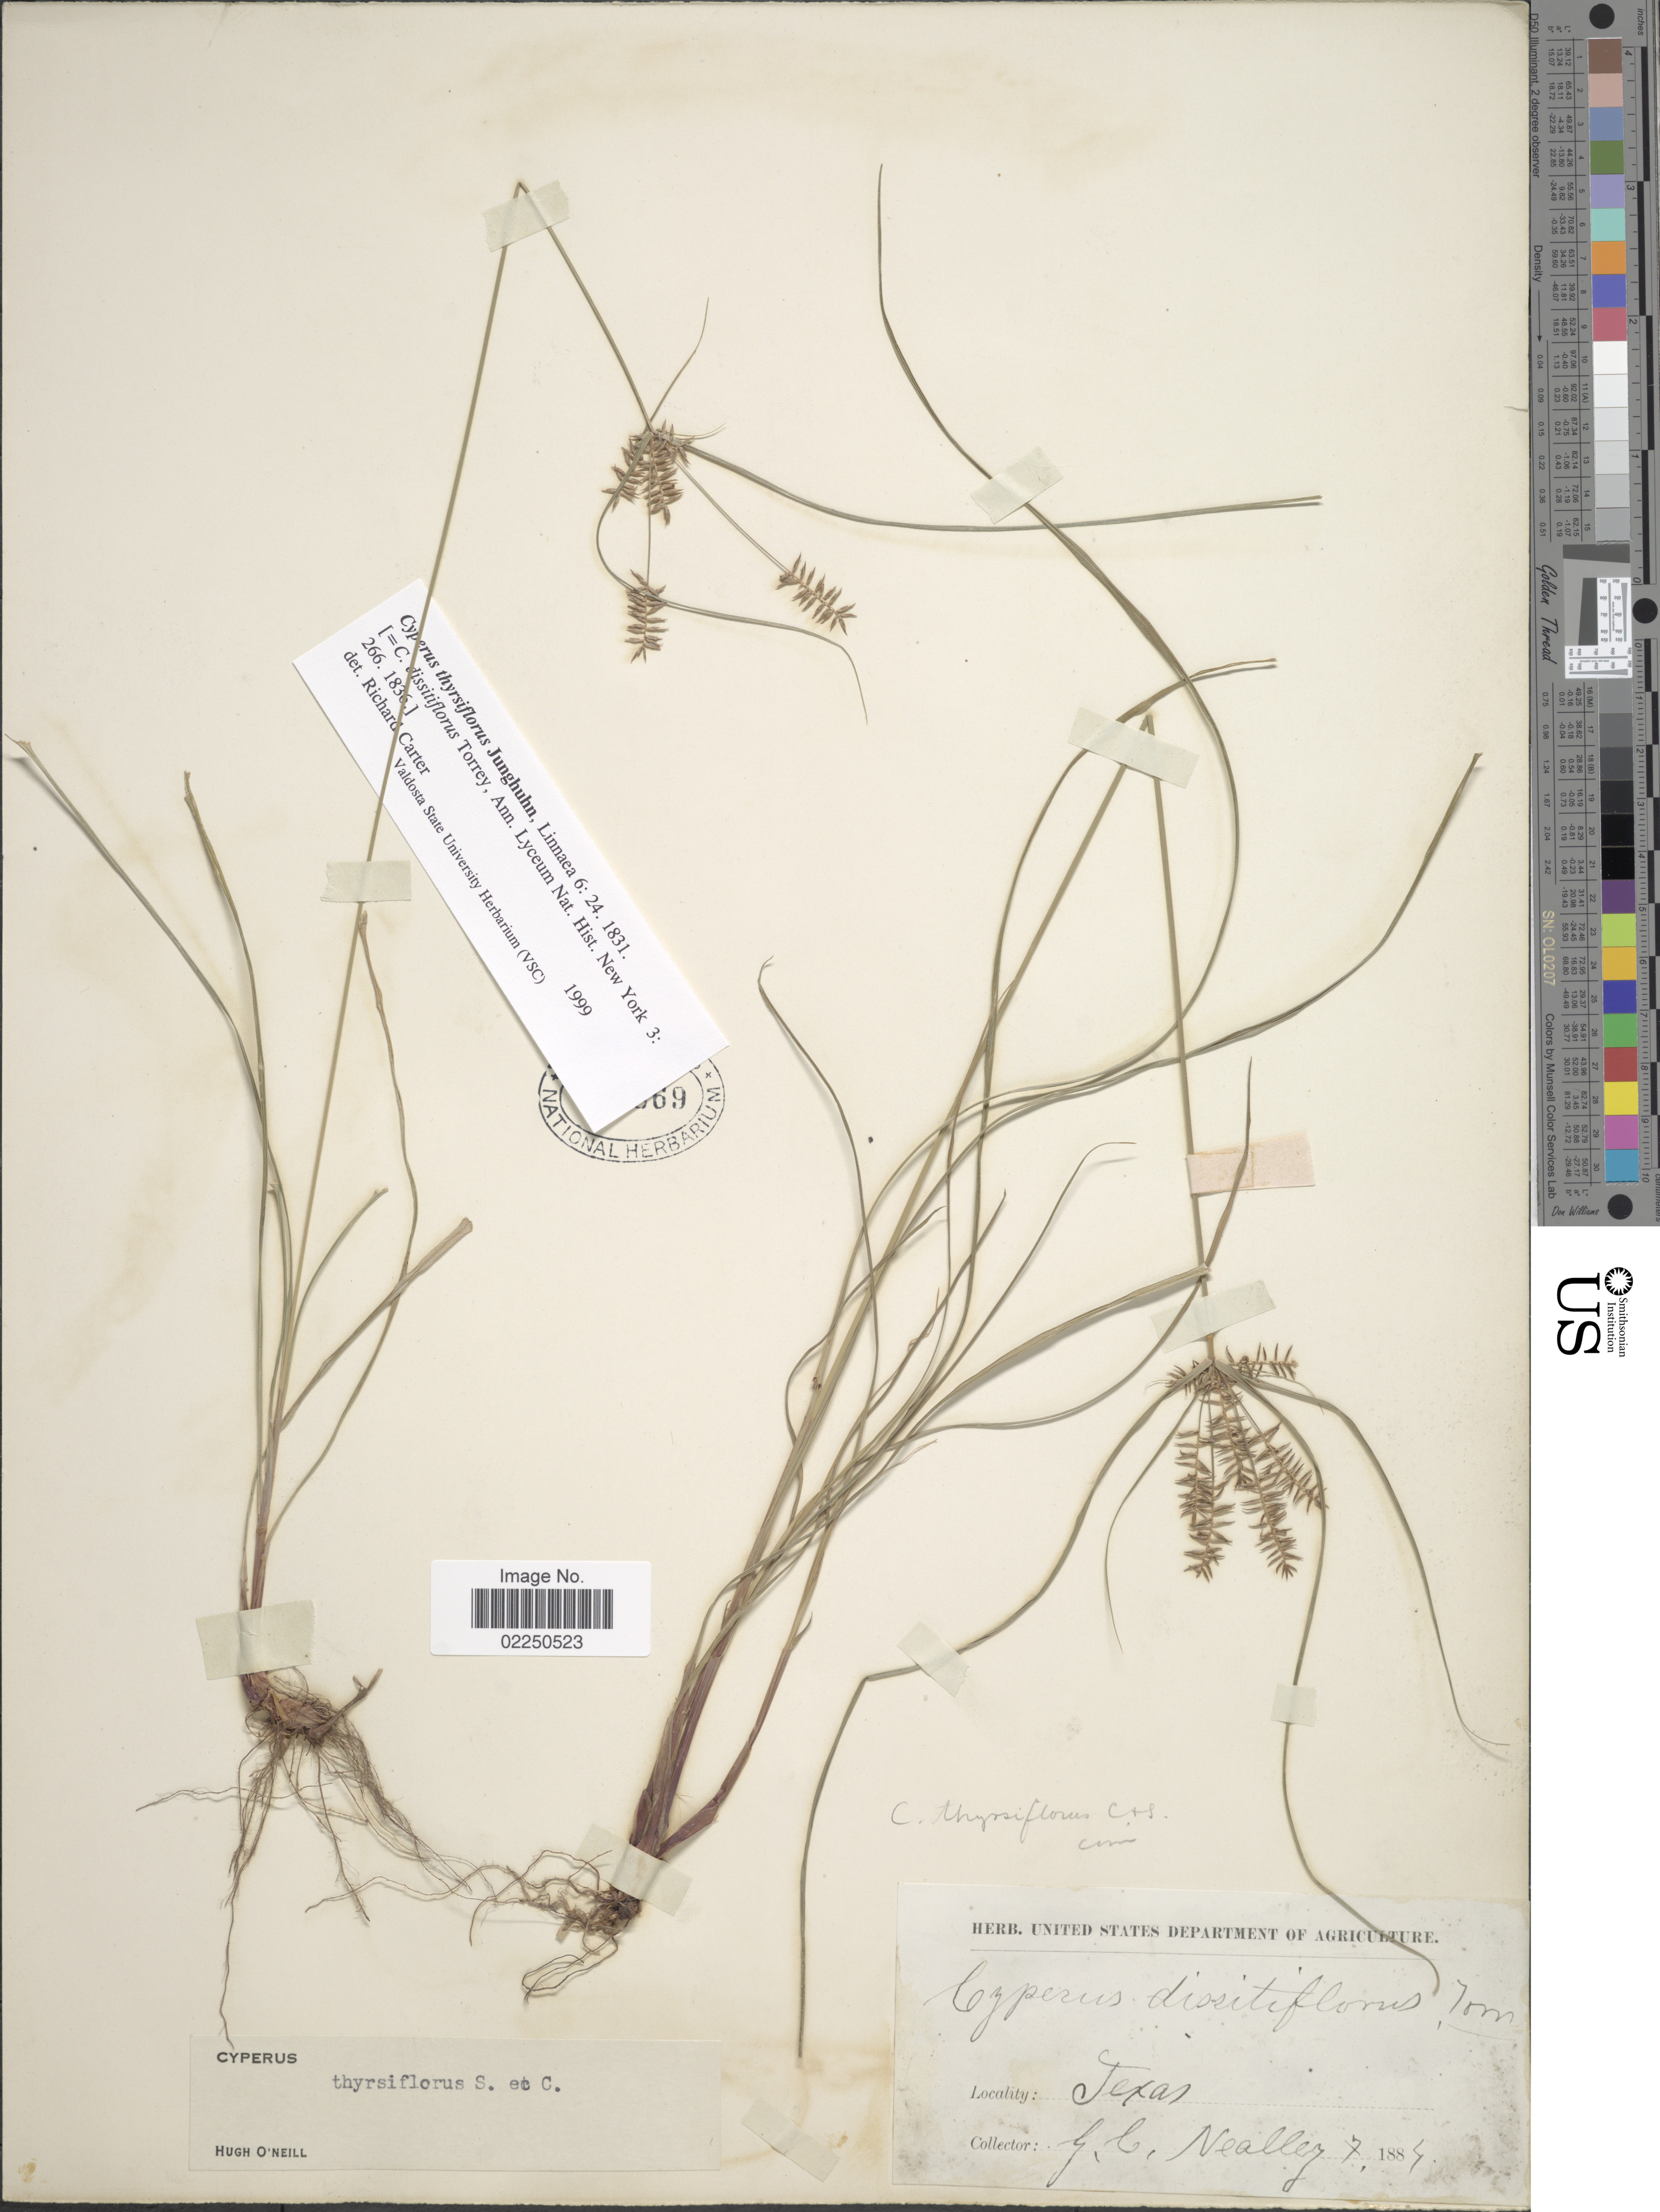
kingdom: Plantae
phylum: Tracheophyta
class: Liliopsida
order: Poales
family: Cyperaceae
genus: Cyperus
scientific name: Cyperus thyrsiflorus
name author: Jungh.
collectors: G. C. Nealley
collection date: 1884-07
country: United States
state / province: Texas